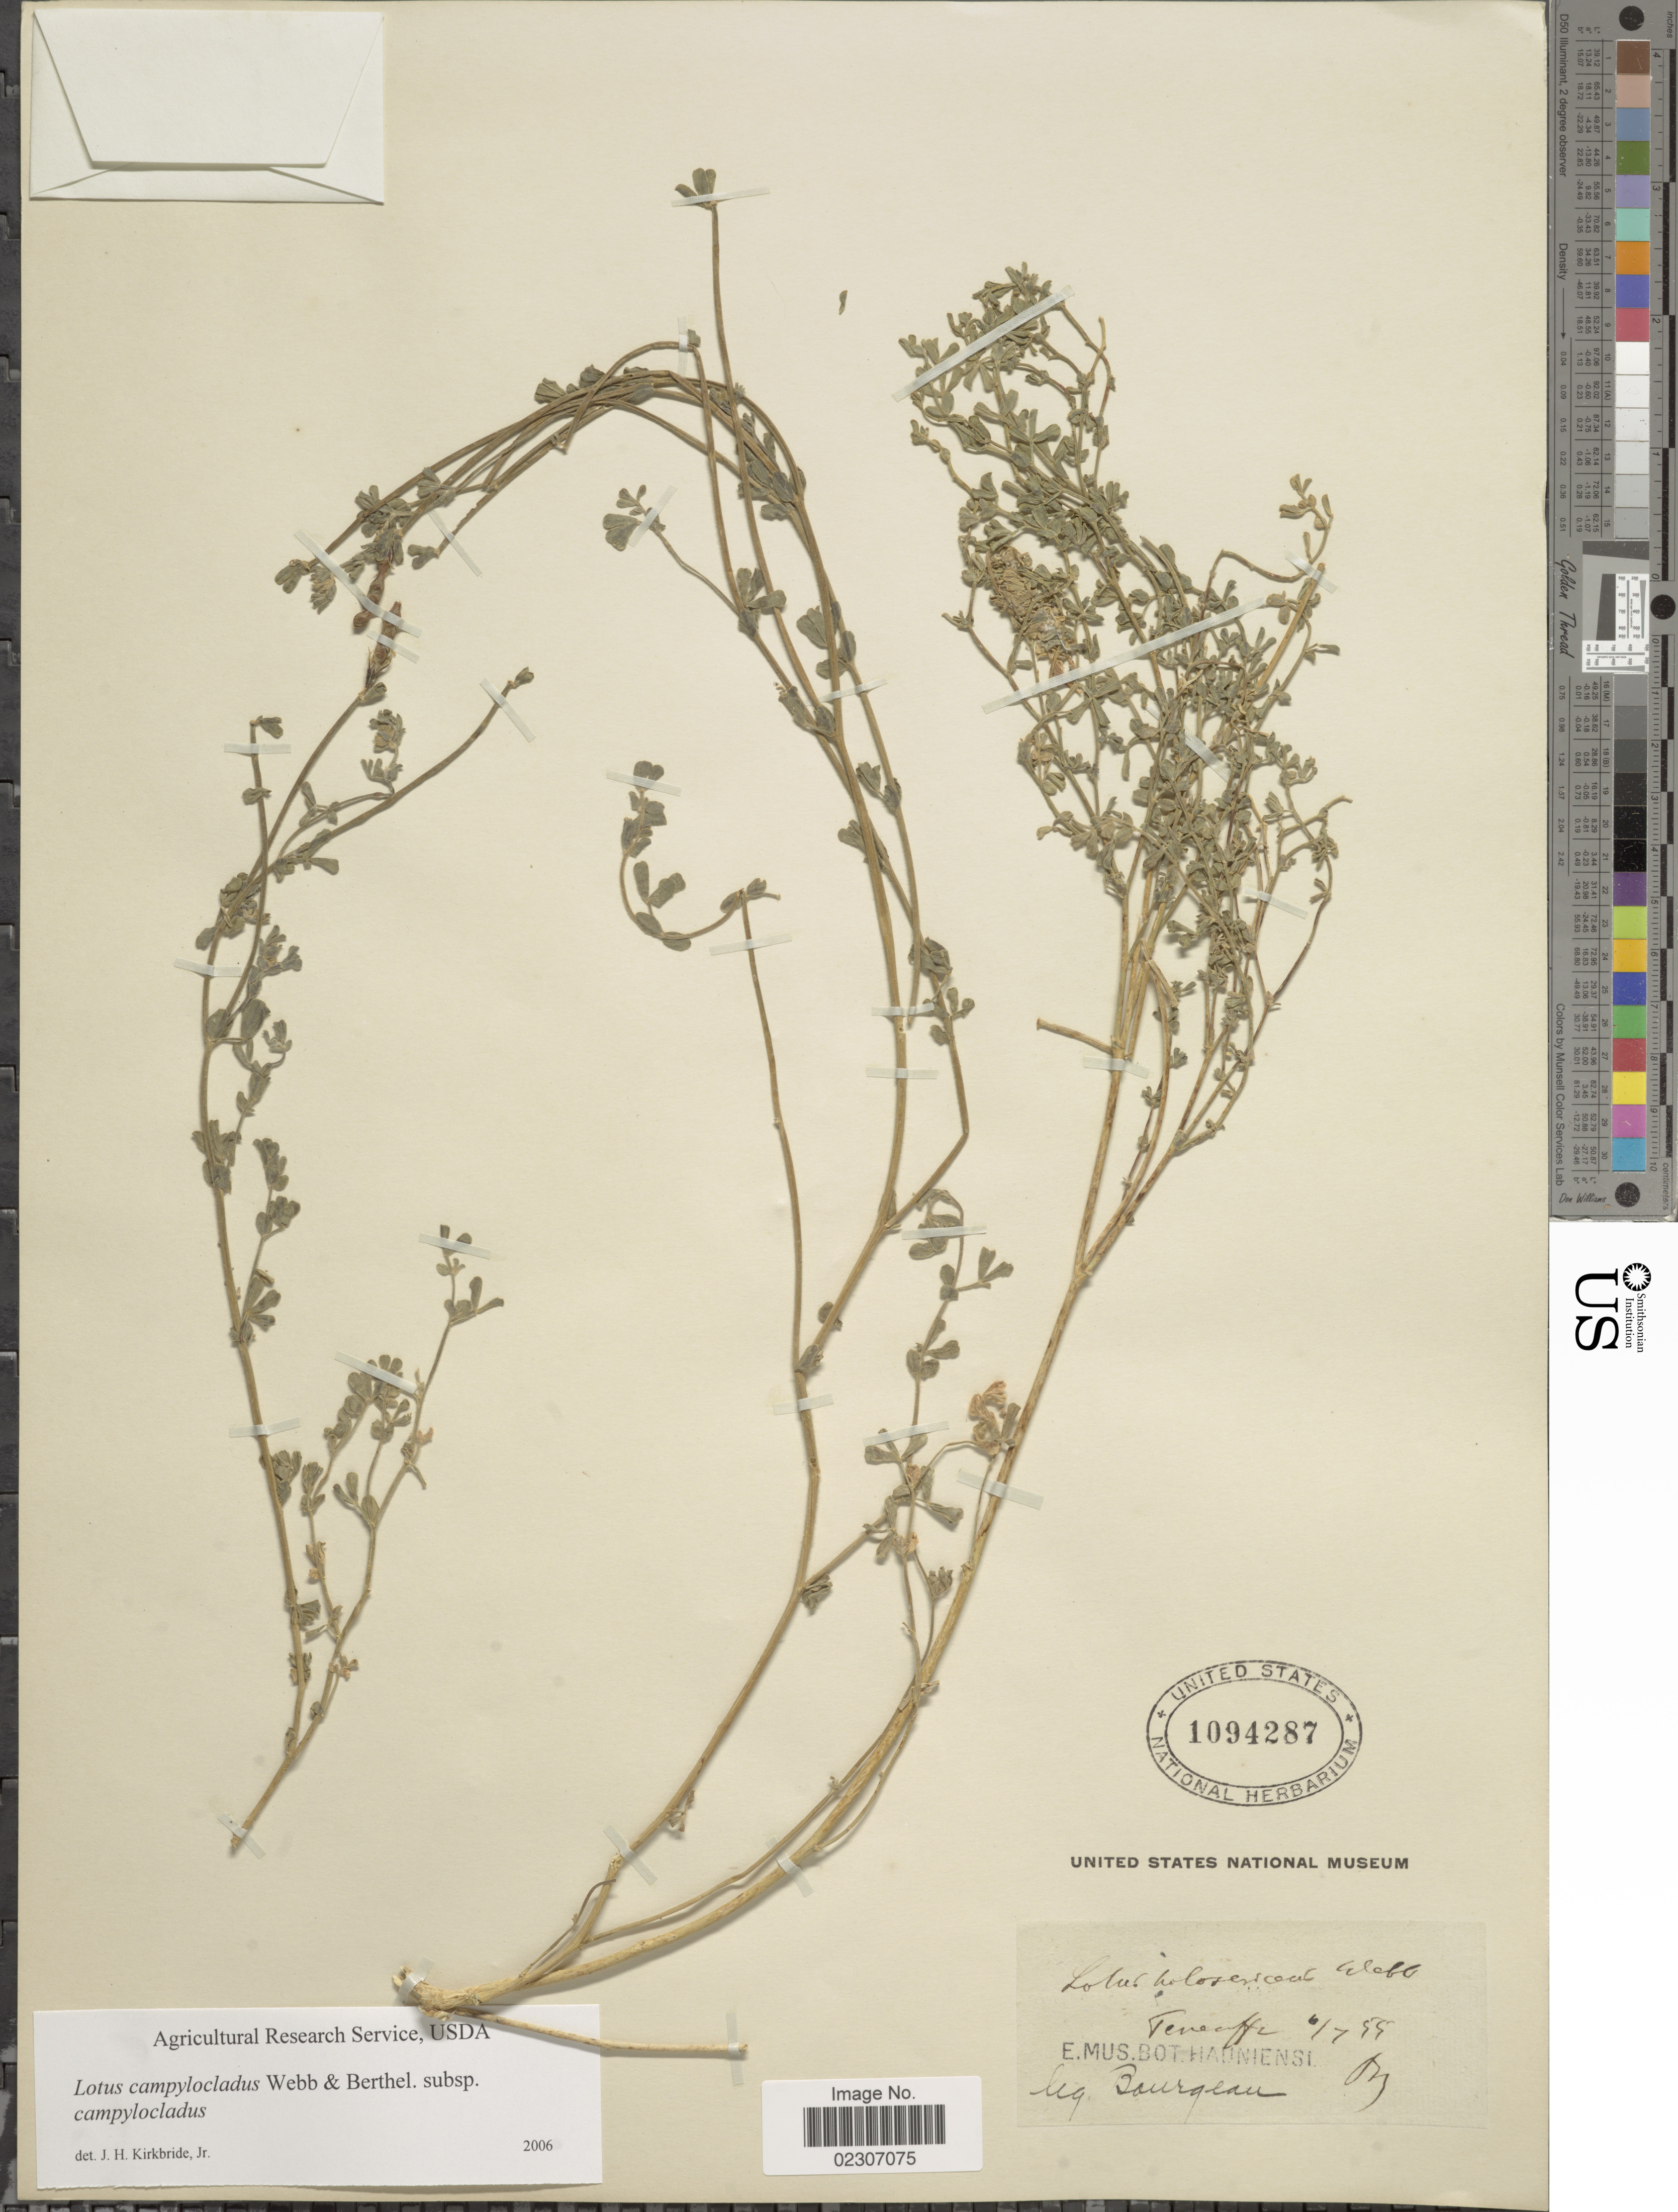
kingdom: Plantae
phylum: Tracheophyta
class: Magnoliopsida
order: Fabales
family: Fabaceae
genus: Lotus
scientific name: Lotus campylocladus subsp. campylocladus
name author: Webb & Berthel.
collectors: -. Bourgeau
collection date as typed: Transcribed d/m/y: 6/7/55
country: Spain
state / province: Canarias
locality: Teneriffe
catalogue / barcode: US 1094287